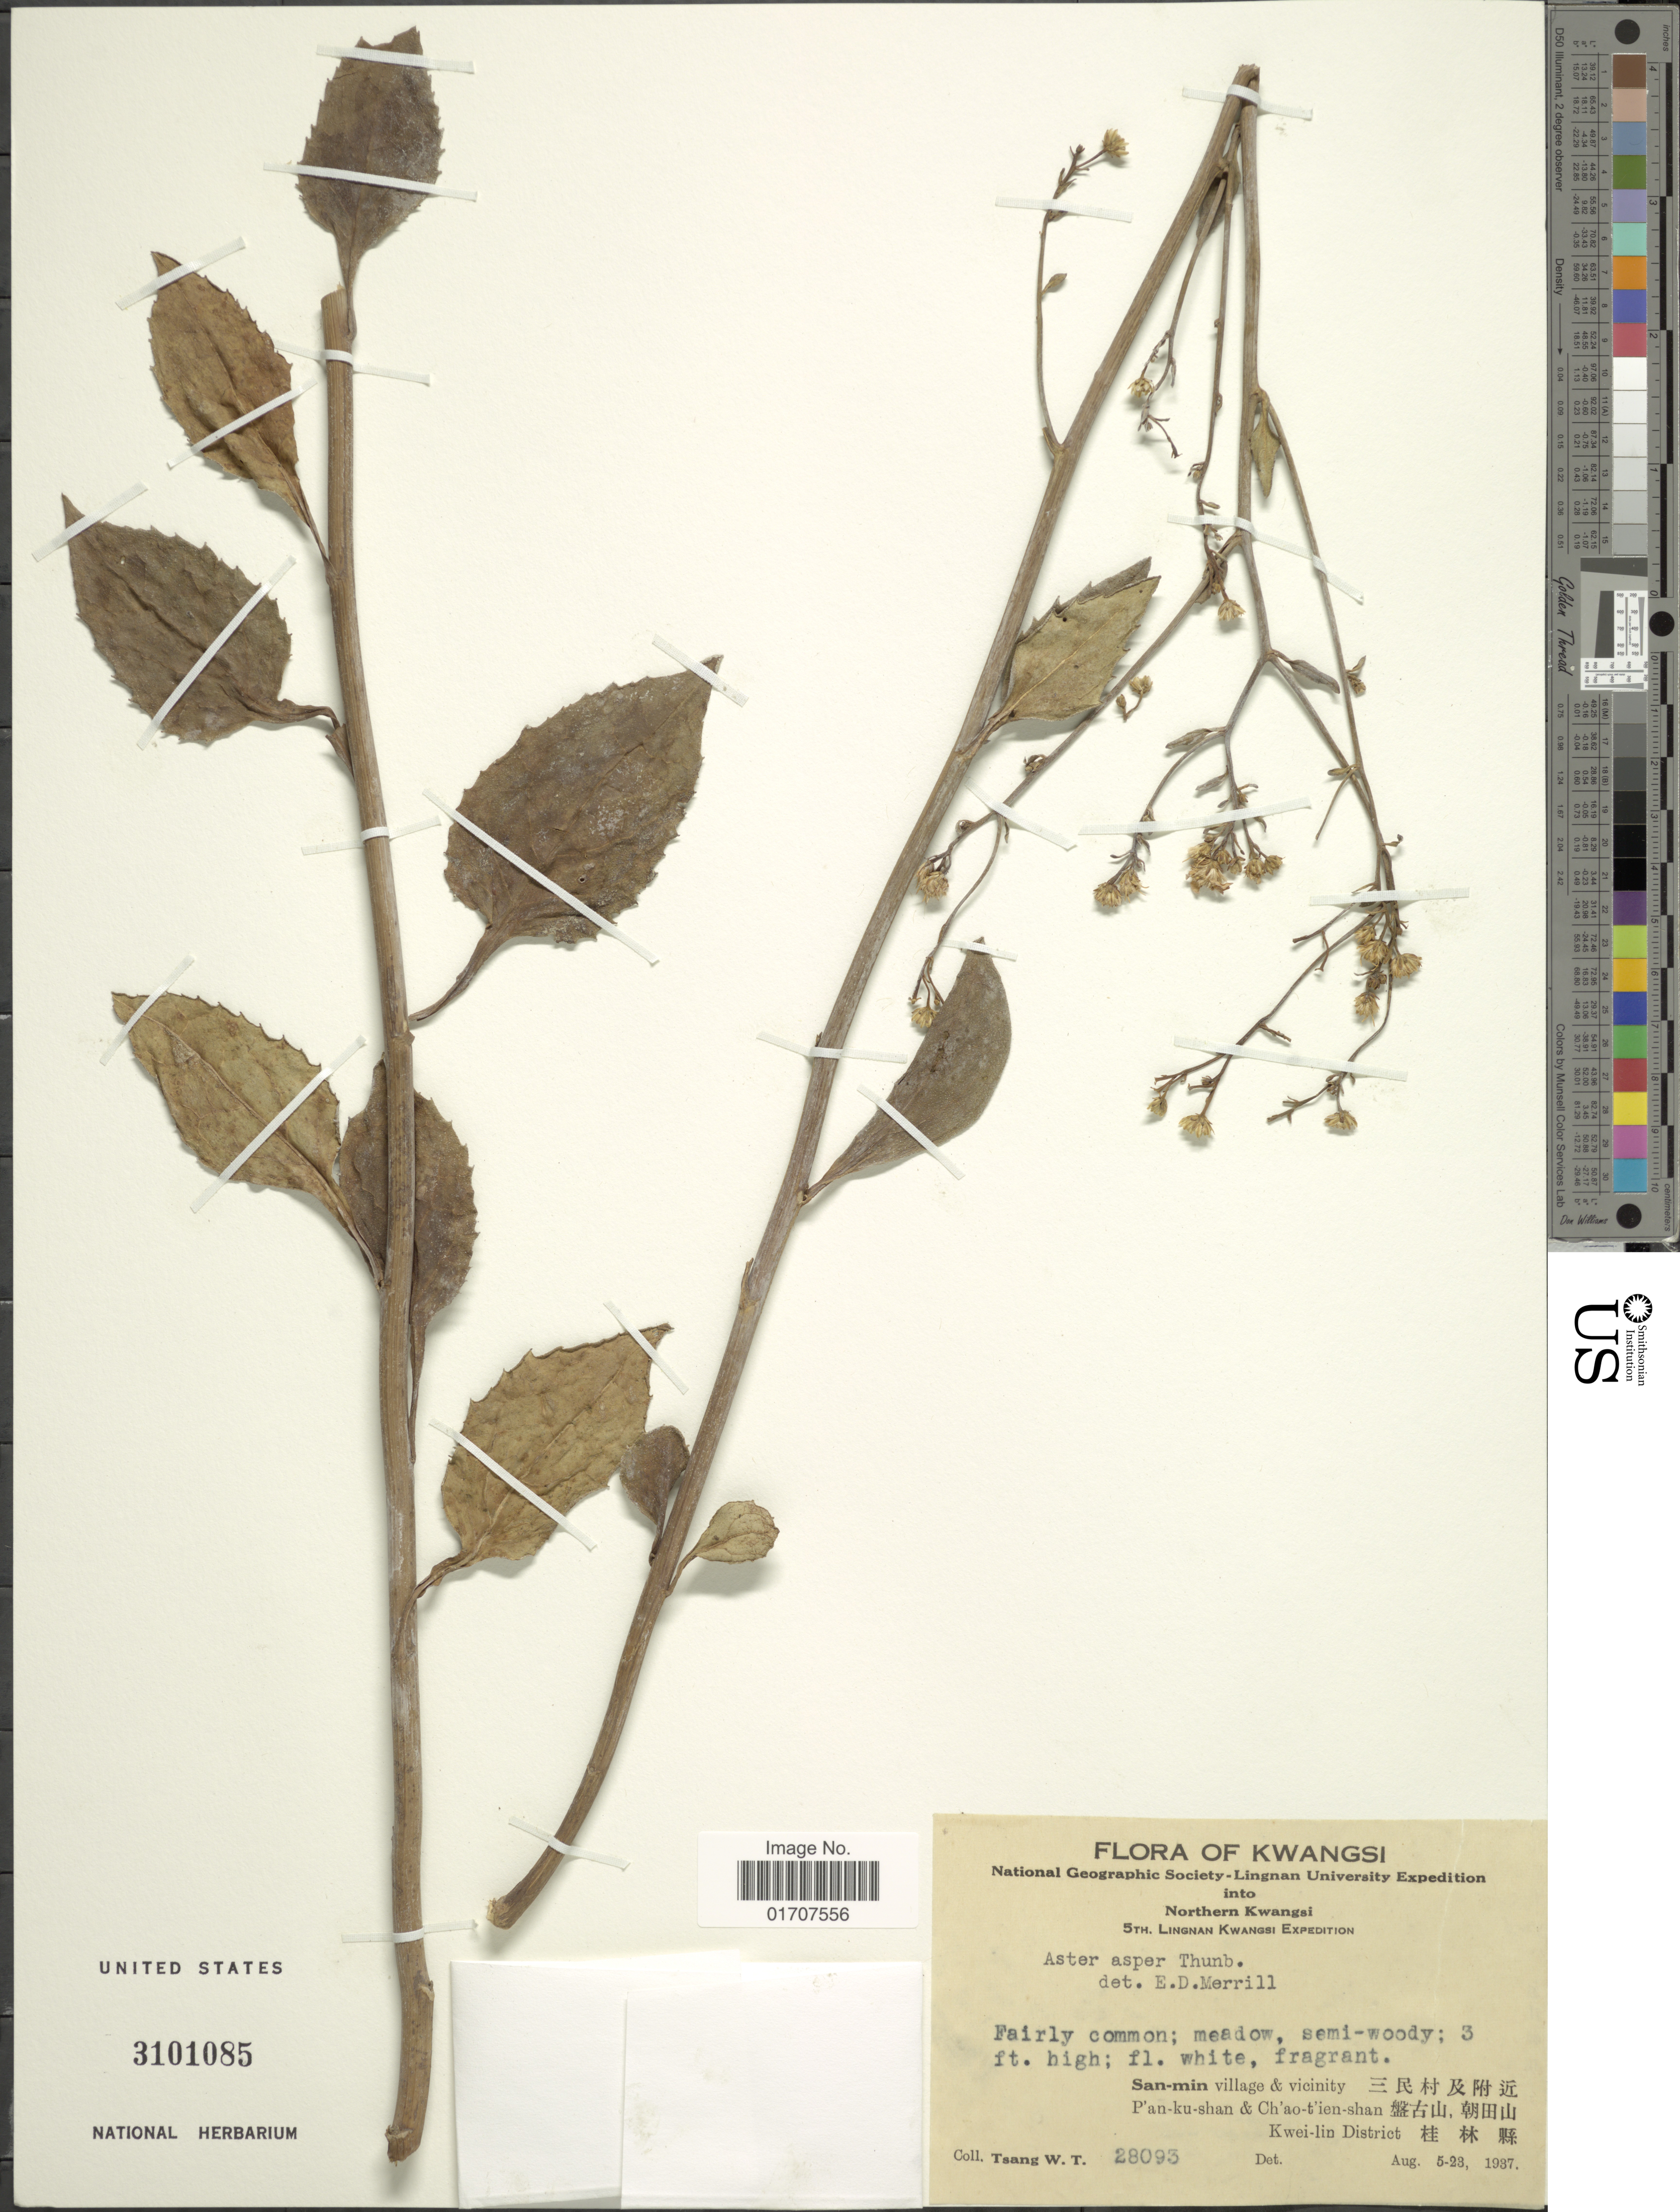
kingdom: Plantae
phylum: Tracheophyta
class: Magnoliopsida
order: Asterales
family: Asteraceae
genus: Doellingeria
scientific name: Doellingeria scaber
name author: (Thunb.) Nees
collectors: W. T. Tsang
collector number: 28093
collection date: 1937-08-05/1937-08-23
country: China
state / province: Guangxi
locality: Kwangsi, Northen Kwangsi, San-min village & vicinity, P'an-ku-shan & Ch'a-tien-shan, Kwei-lin District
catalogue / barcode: US 3101085